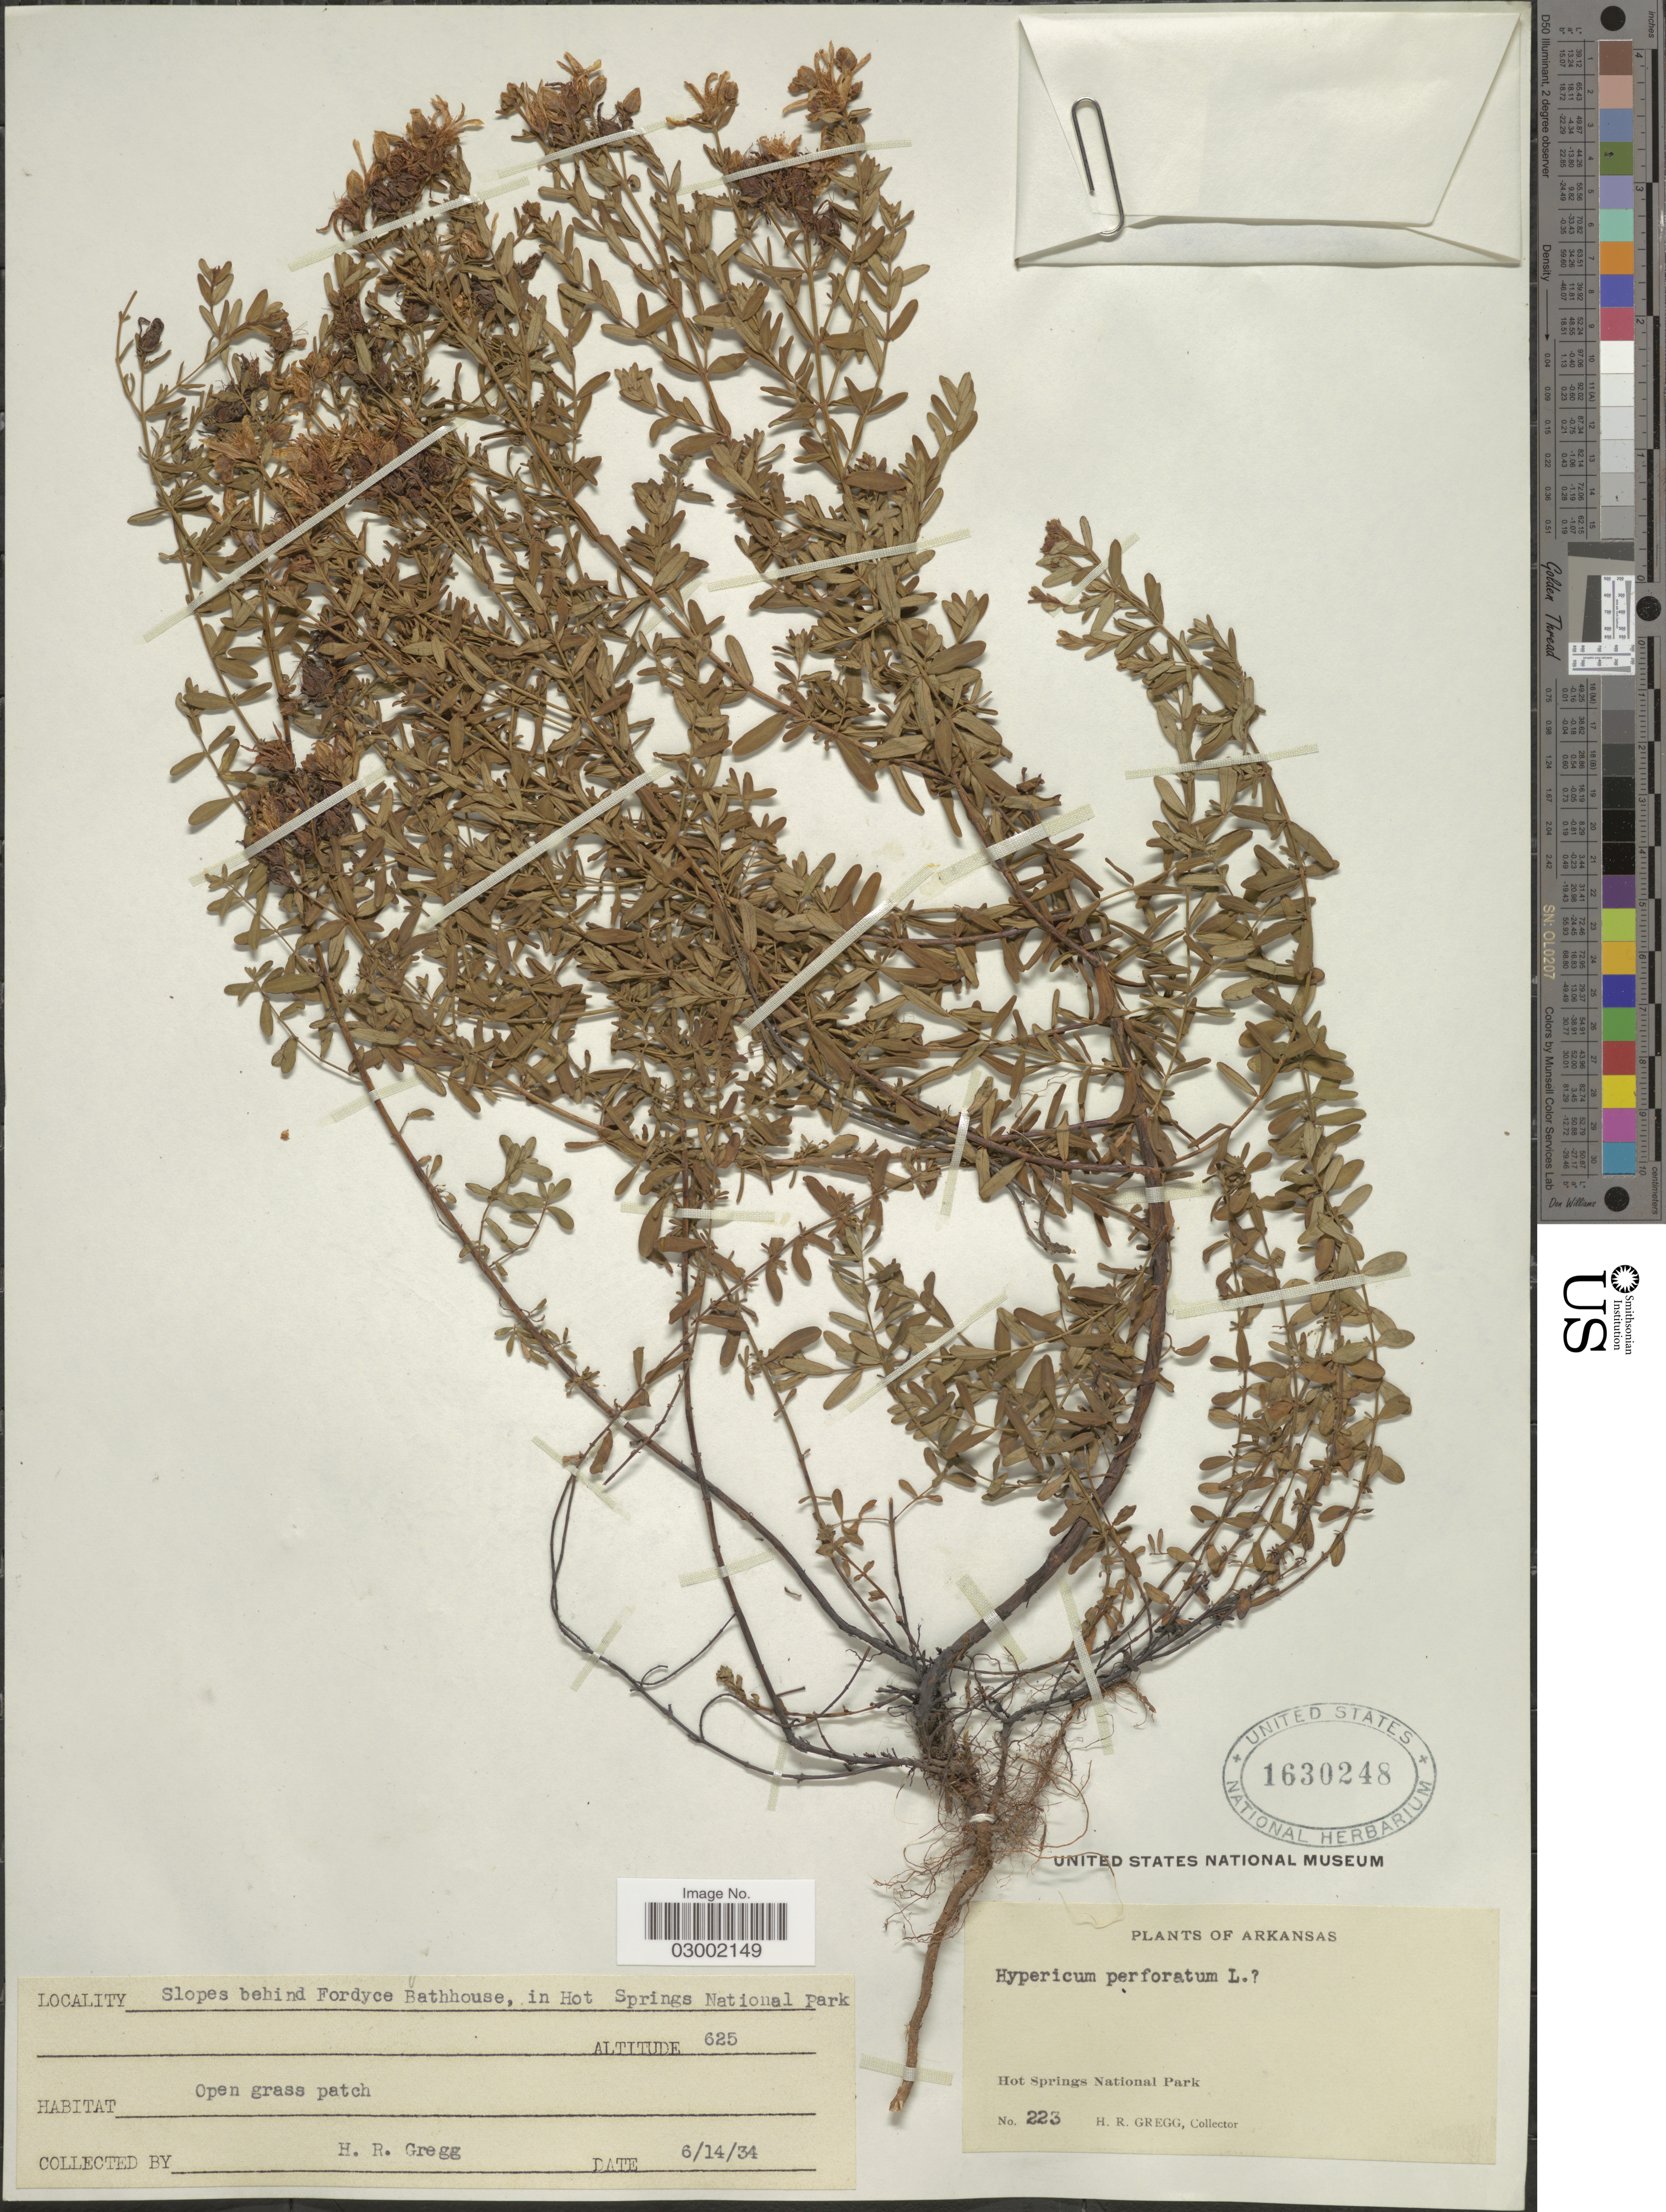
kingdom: Plantae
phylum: Tracheophyta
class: Magnoliopsida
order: Malpighiales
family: Hypericaceae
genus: Hypericum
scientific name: Hypericum perforatum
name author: L.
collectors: H. Gregg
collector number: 223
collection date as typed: Transcribed d/m/y: 14/6/34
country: United States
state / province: Arkansas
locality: Slopes behind Fordyce Bathhouse, in Hot Springs National park. Hot Springs National Park.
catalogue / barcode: US 1630248